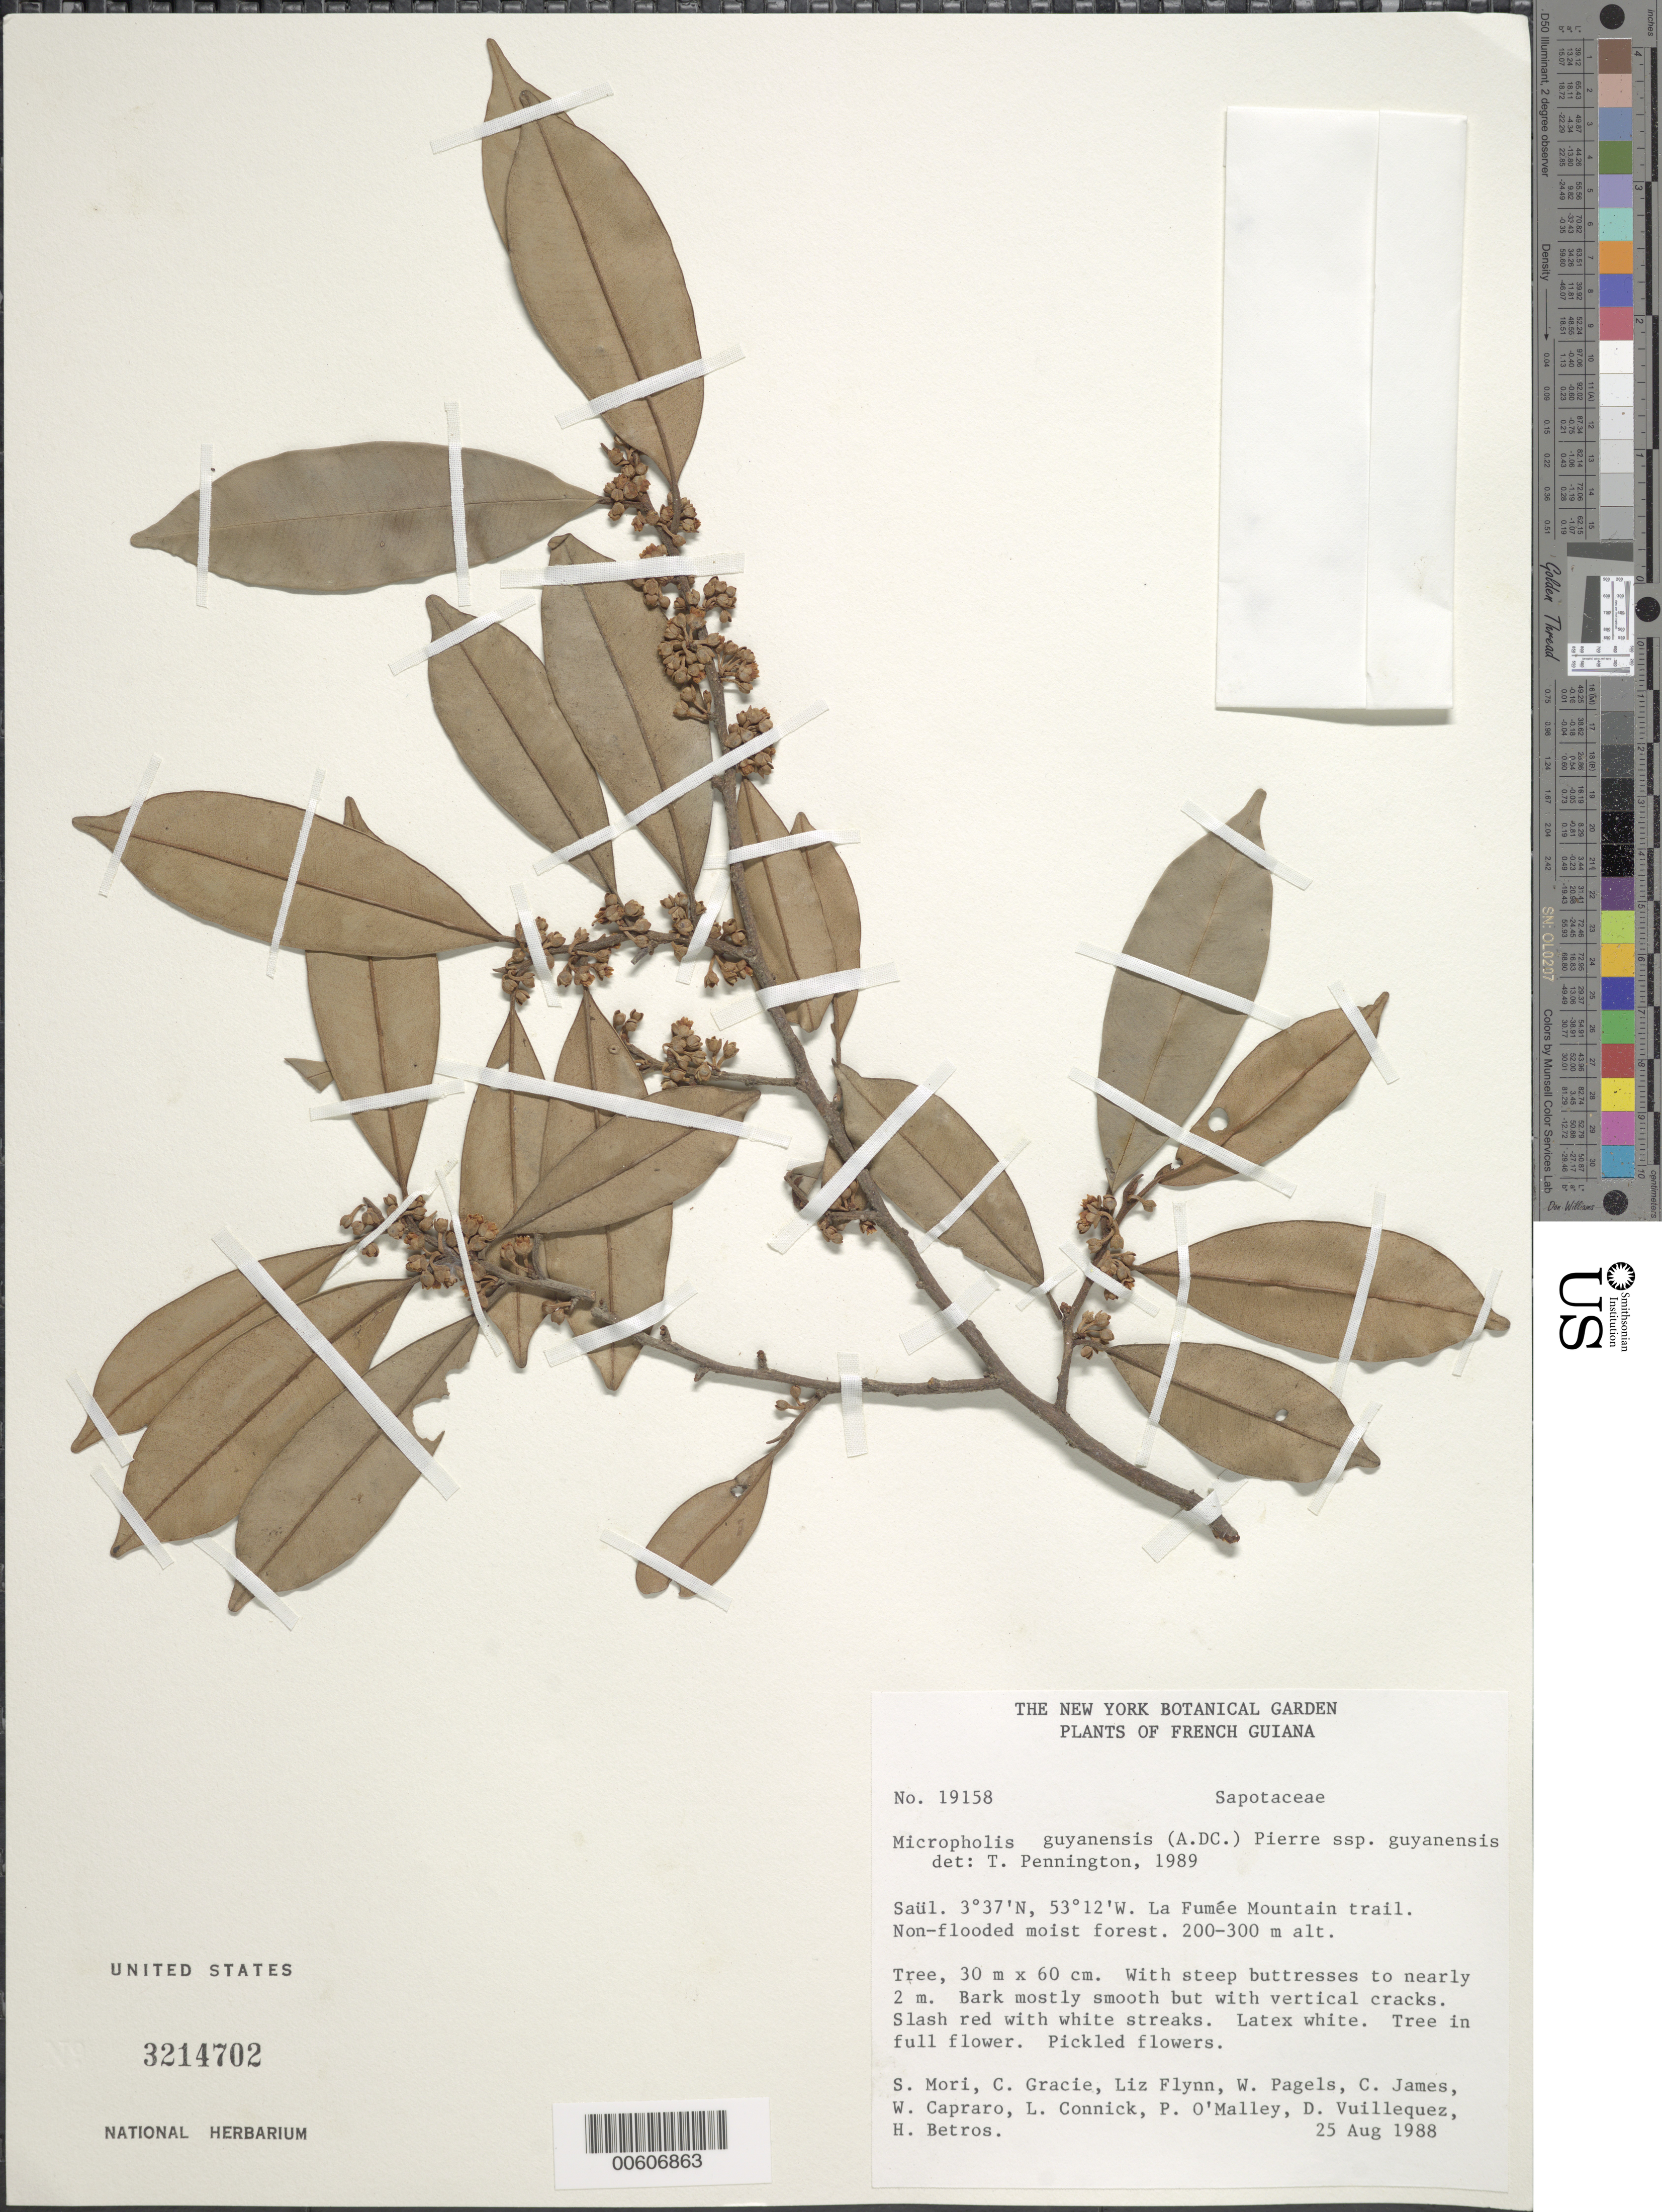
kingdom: Plantae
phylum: Tracheophyta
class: Magnoliopsida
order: Ericales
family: Sapotaceae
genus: Micropholis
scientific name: Micropholis guyanensis subsp. guyanensis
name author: (A. DC.) Pierre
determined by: Pennington, T. D., (K)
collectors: S. Mori, C. A. Gracie, L. Flynn, W. Pagels, C. James, W. Capraro & L. Connick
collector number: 19158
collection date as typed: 25-Aug-88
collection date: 1988-08-25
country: French Guiana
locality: Saül, La Fumée Mountain Trail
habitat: Non-flooded moist forest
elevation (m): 200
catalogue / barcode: US 3214702